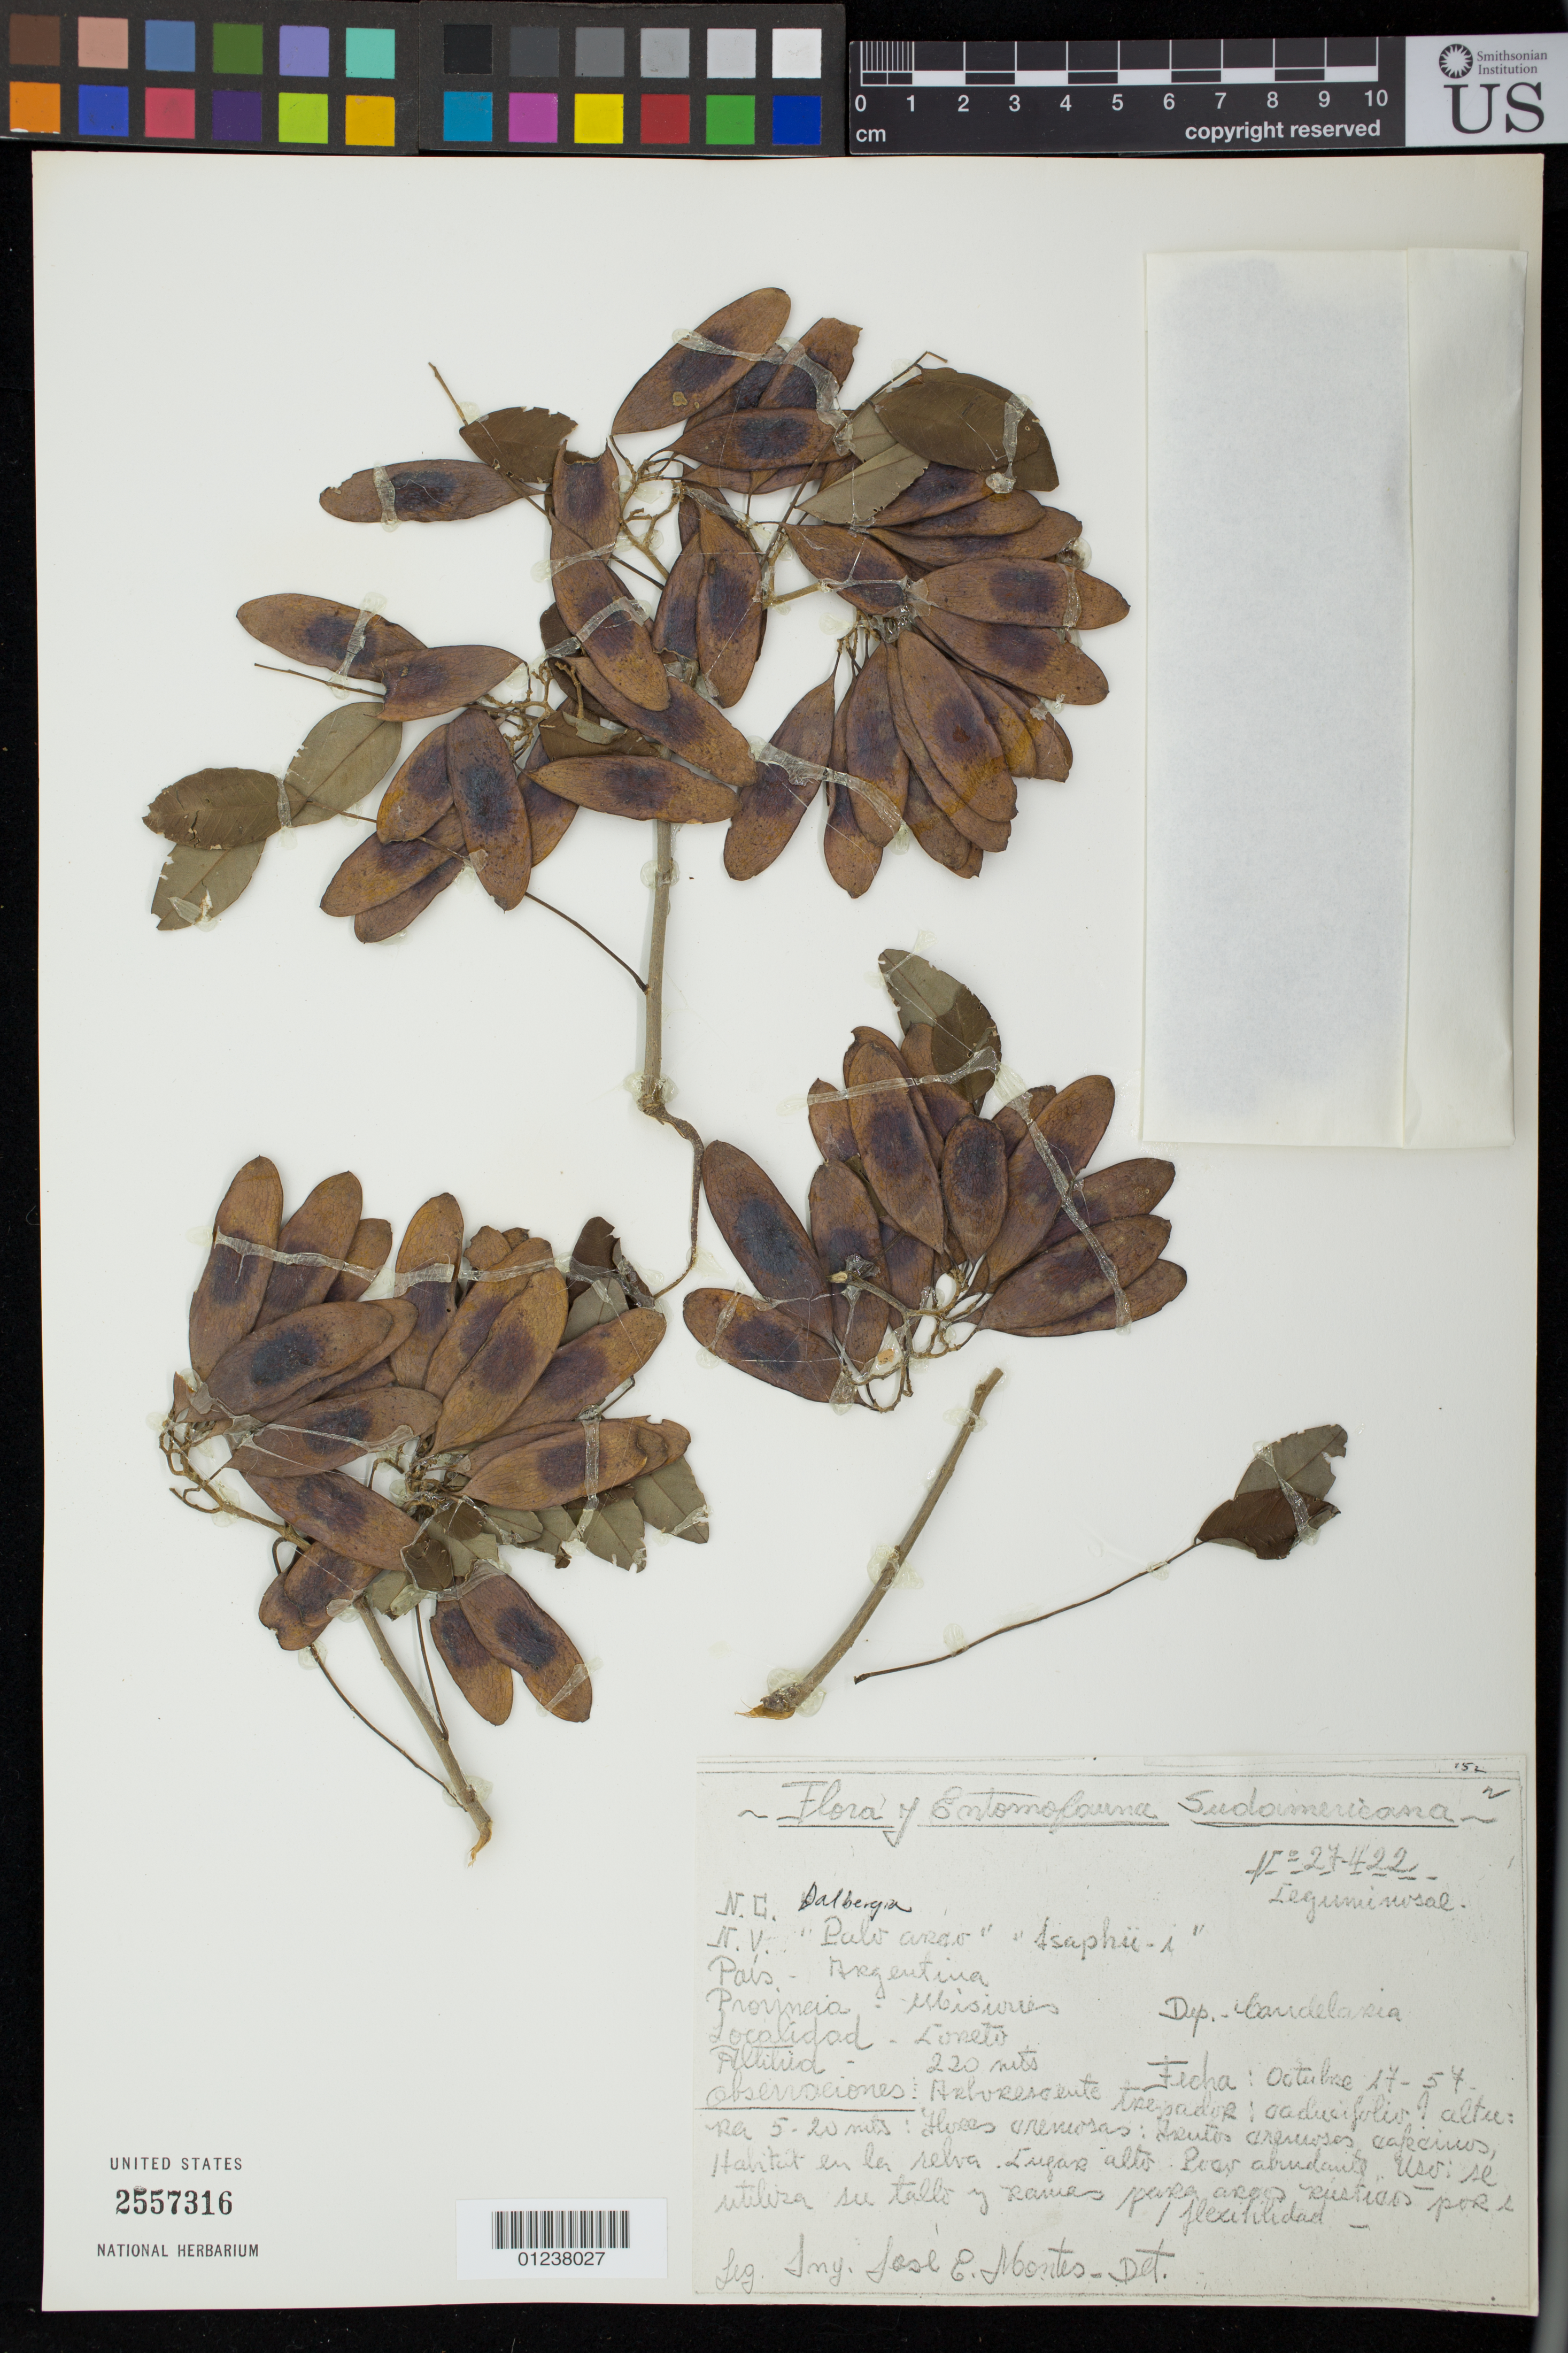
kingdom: Plantae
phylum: Tracheophyta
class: Magnoliopsida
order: Fabales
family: Fabaceae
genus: Dalbergia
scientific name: Dalbergia frutescens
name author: (Vell.) Britton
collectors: J. E. Abontes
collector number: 27442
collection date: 1957-10-17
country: Argentina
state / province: Misiones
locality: Loreto. Candelaria.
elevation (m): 220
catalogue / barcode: US 2557316